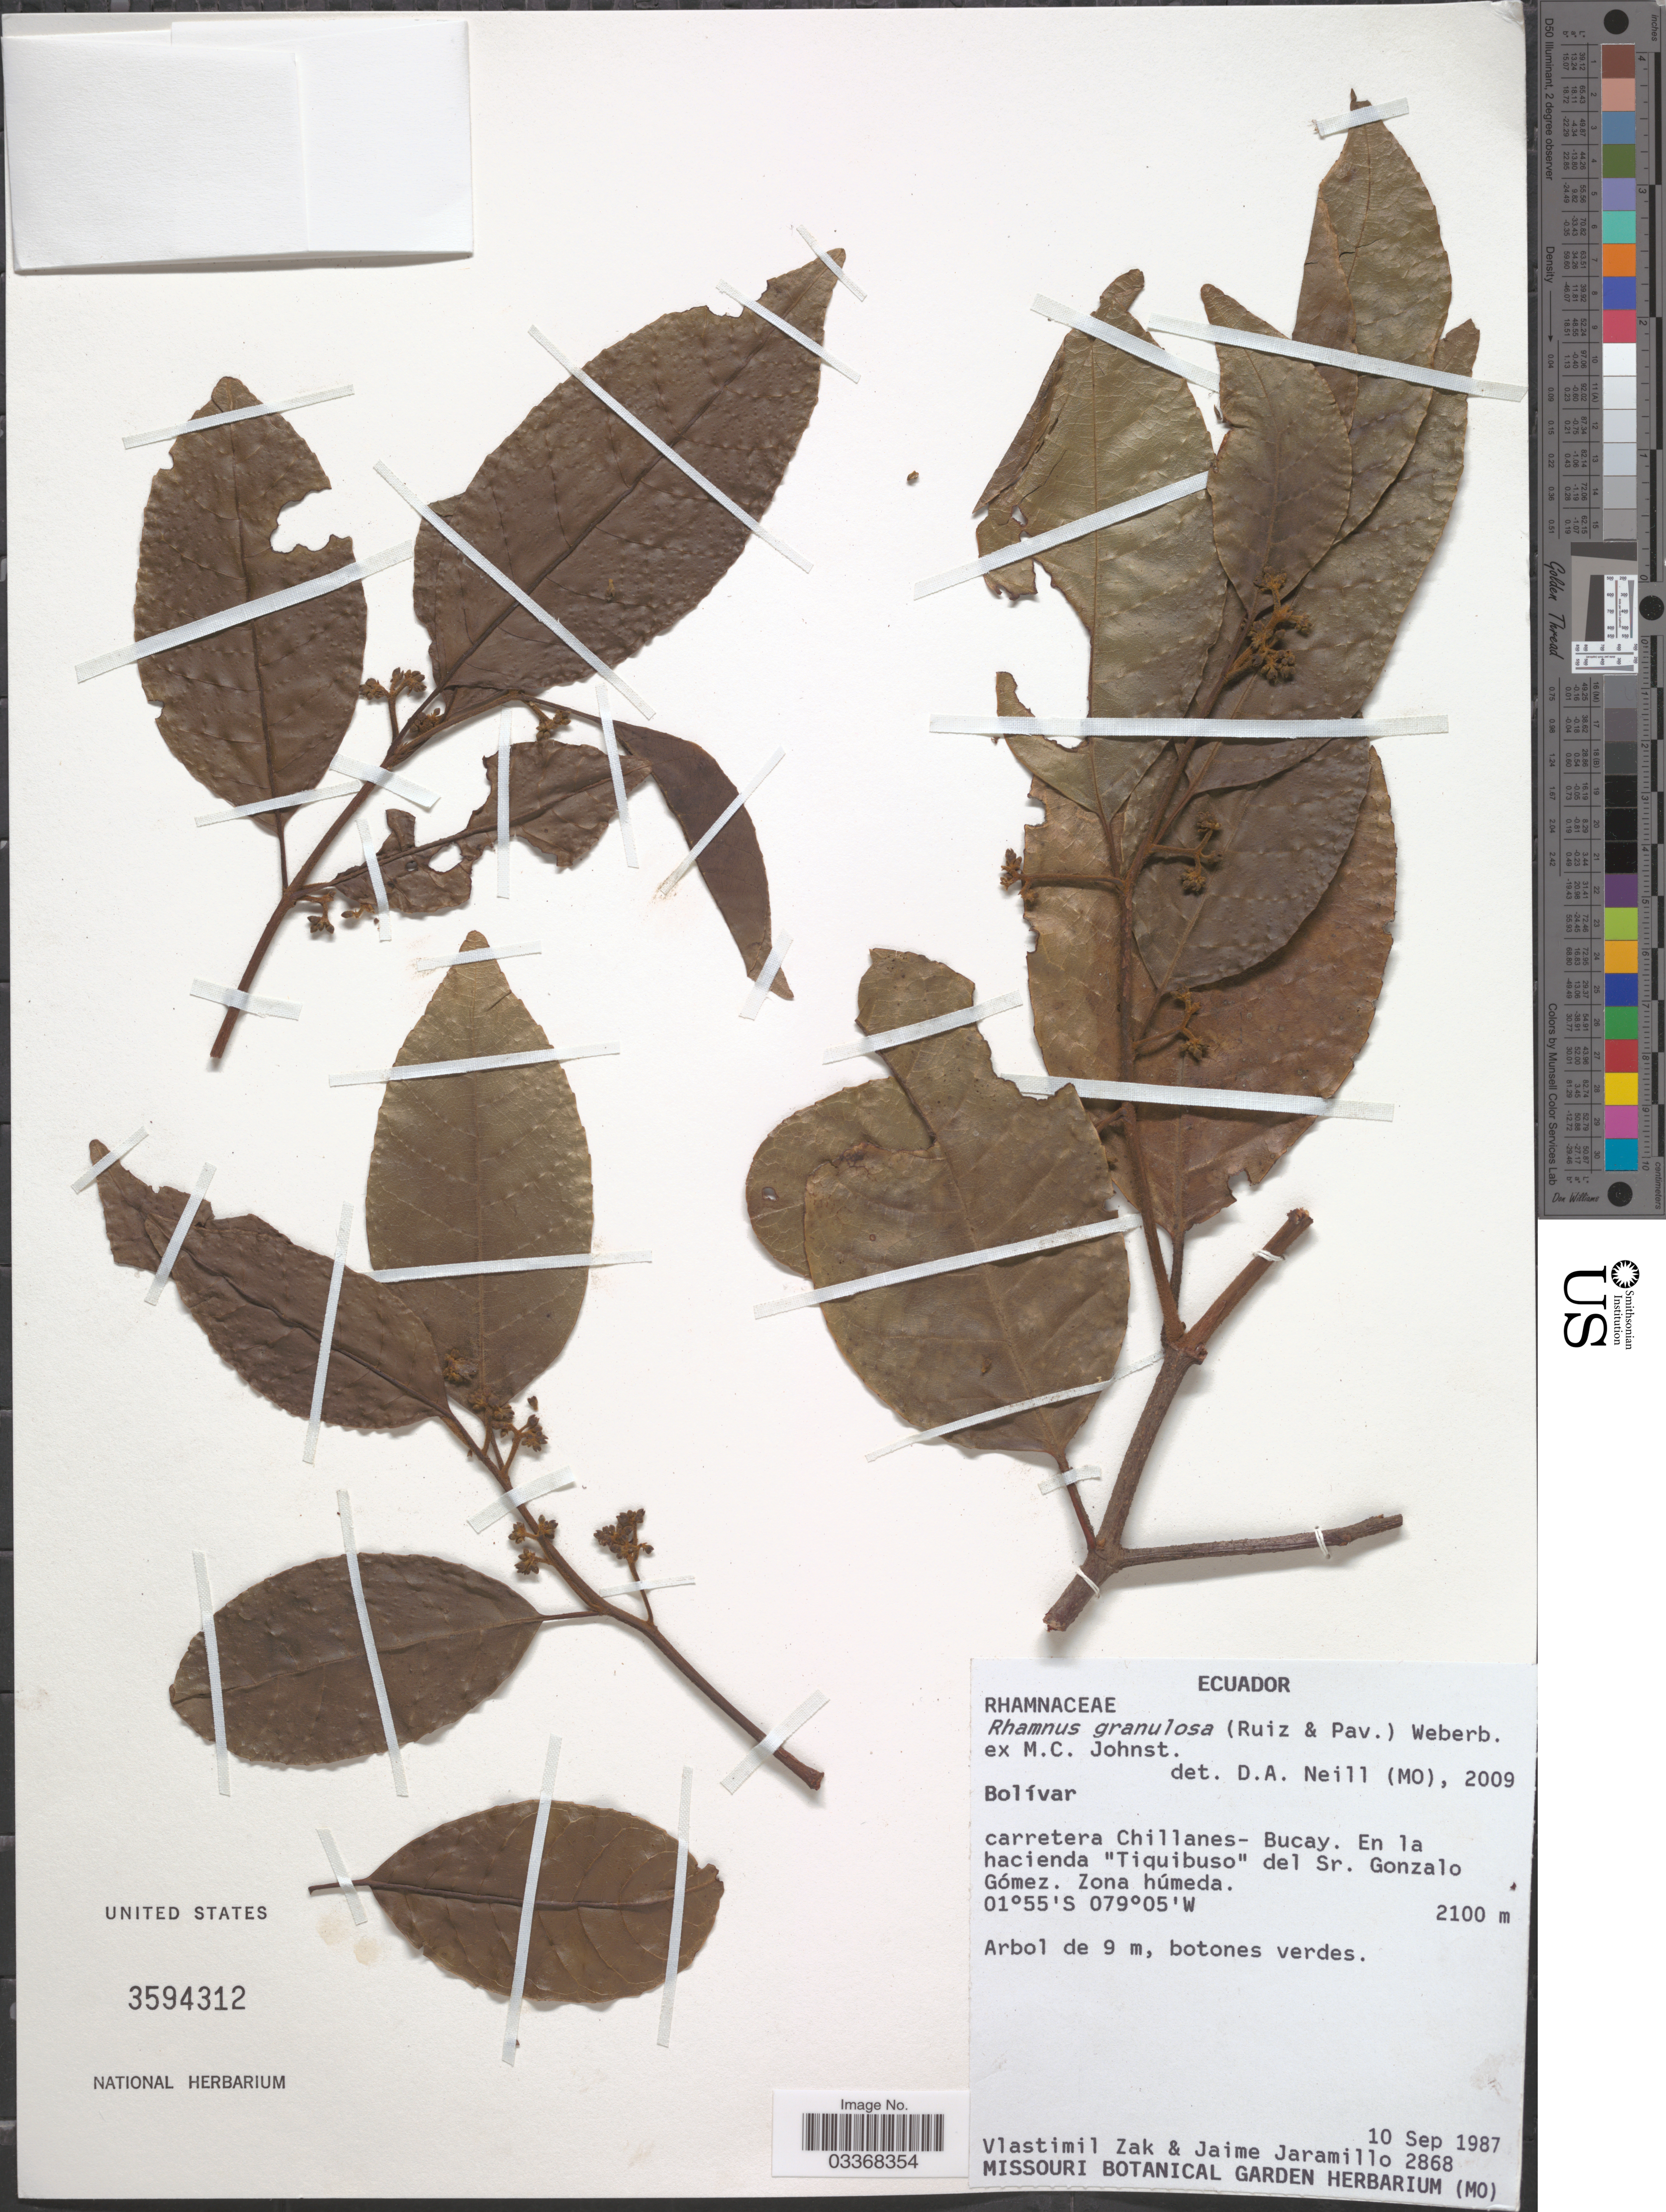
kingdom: Plantae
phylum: Tracheophyta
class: Magnoliopsida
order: Rosales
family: Rhamnaceae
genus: Frangula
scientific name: Frangula granulosa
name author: (Ruiz & Pav.) Grubov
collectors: V. Zak & J. Jaramillo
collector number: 2868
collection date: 1987-09-10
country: Ecuador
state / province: Bolívar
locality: Carretera Chillanes- Bucay. En la hacienda "Tiquibuso" del St. Gonzalo Gómez. Zona húmeda.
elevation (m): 2100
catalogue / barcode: US 3594312